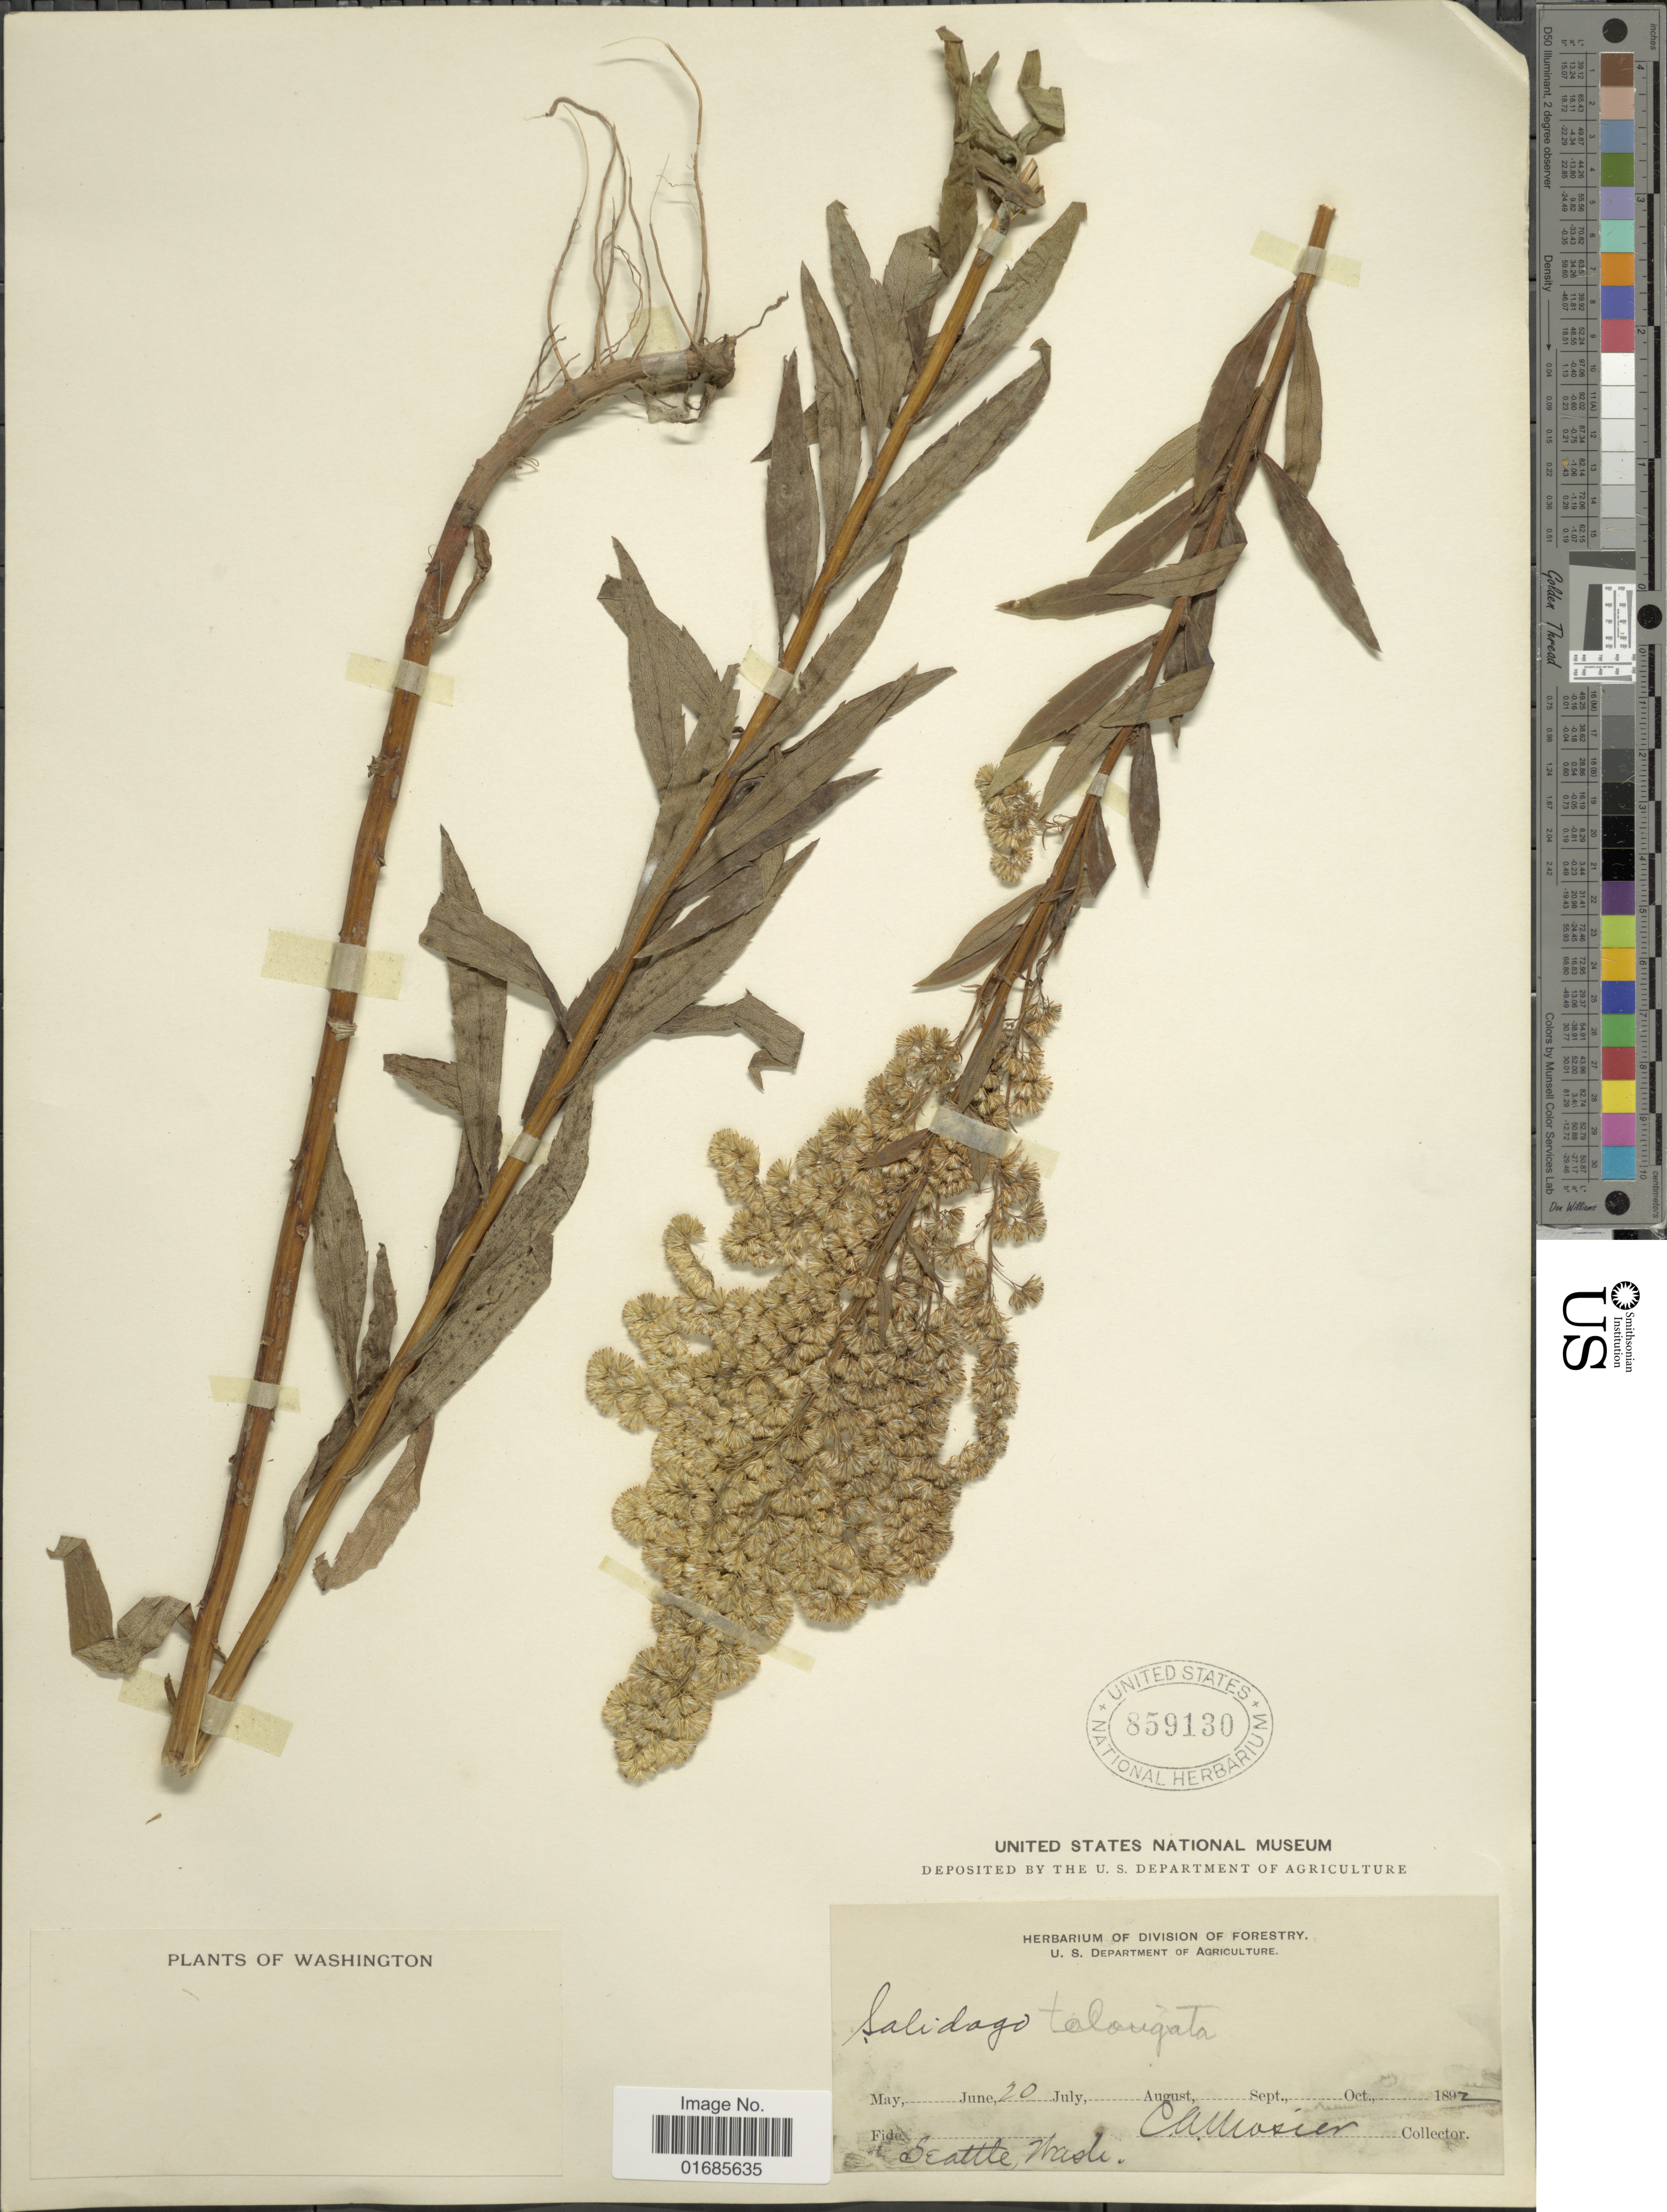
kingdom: Plantae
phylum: Tracheophyta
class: Magnoliopsida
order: Asterales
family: Asteraceae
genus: Solidago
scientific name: Solidago canadensis var. salebrosa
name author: (Piper) M.E. Jones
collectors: C. A. Mosier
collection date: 1892-06-20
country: United States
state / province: Washington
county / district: King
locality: Seattle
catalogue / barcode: US 859130